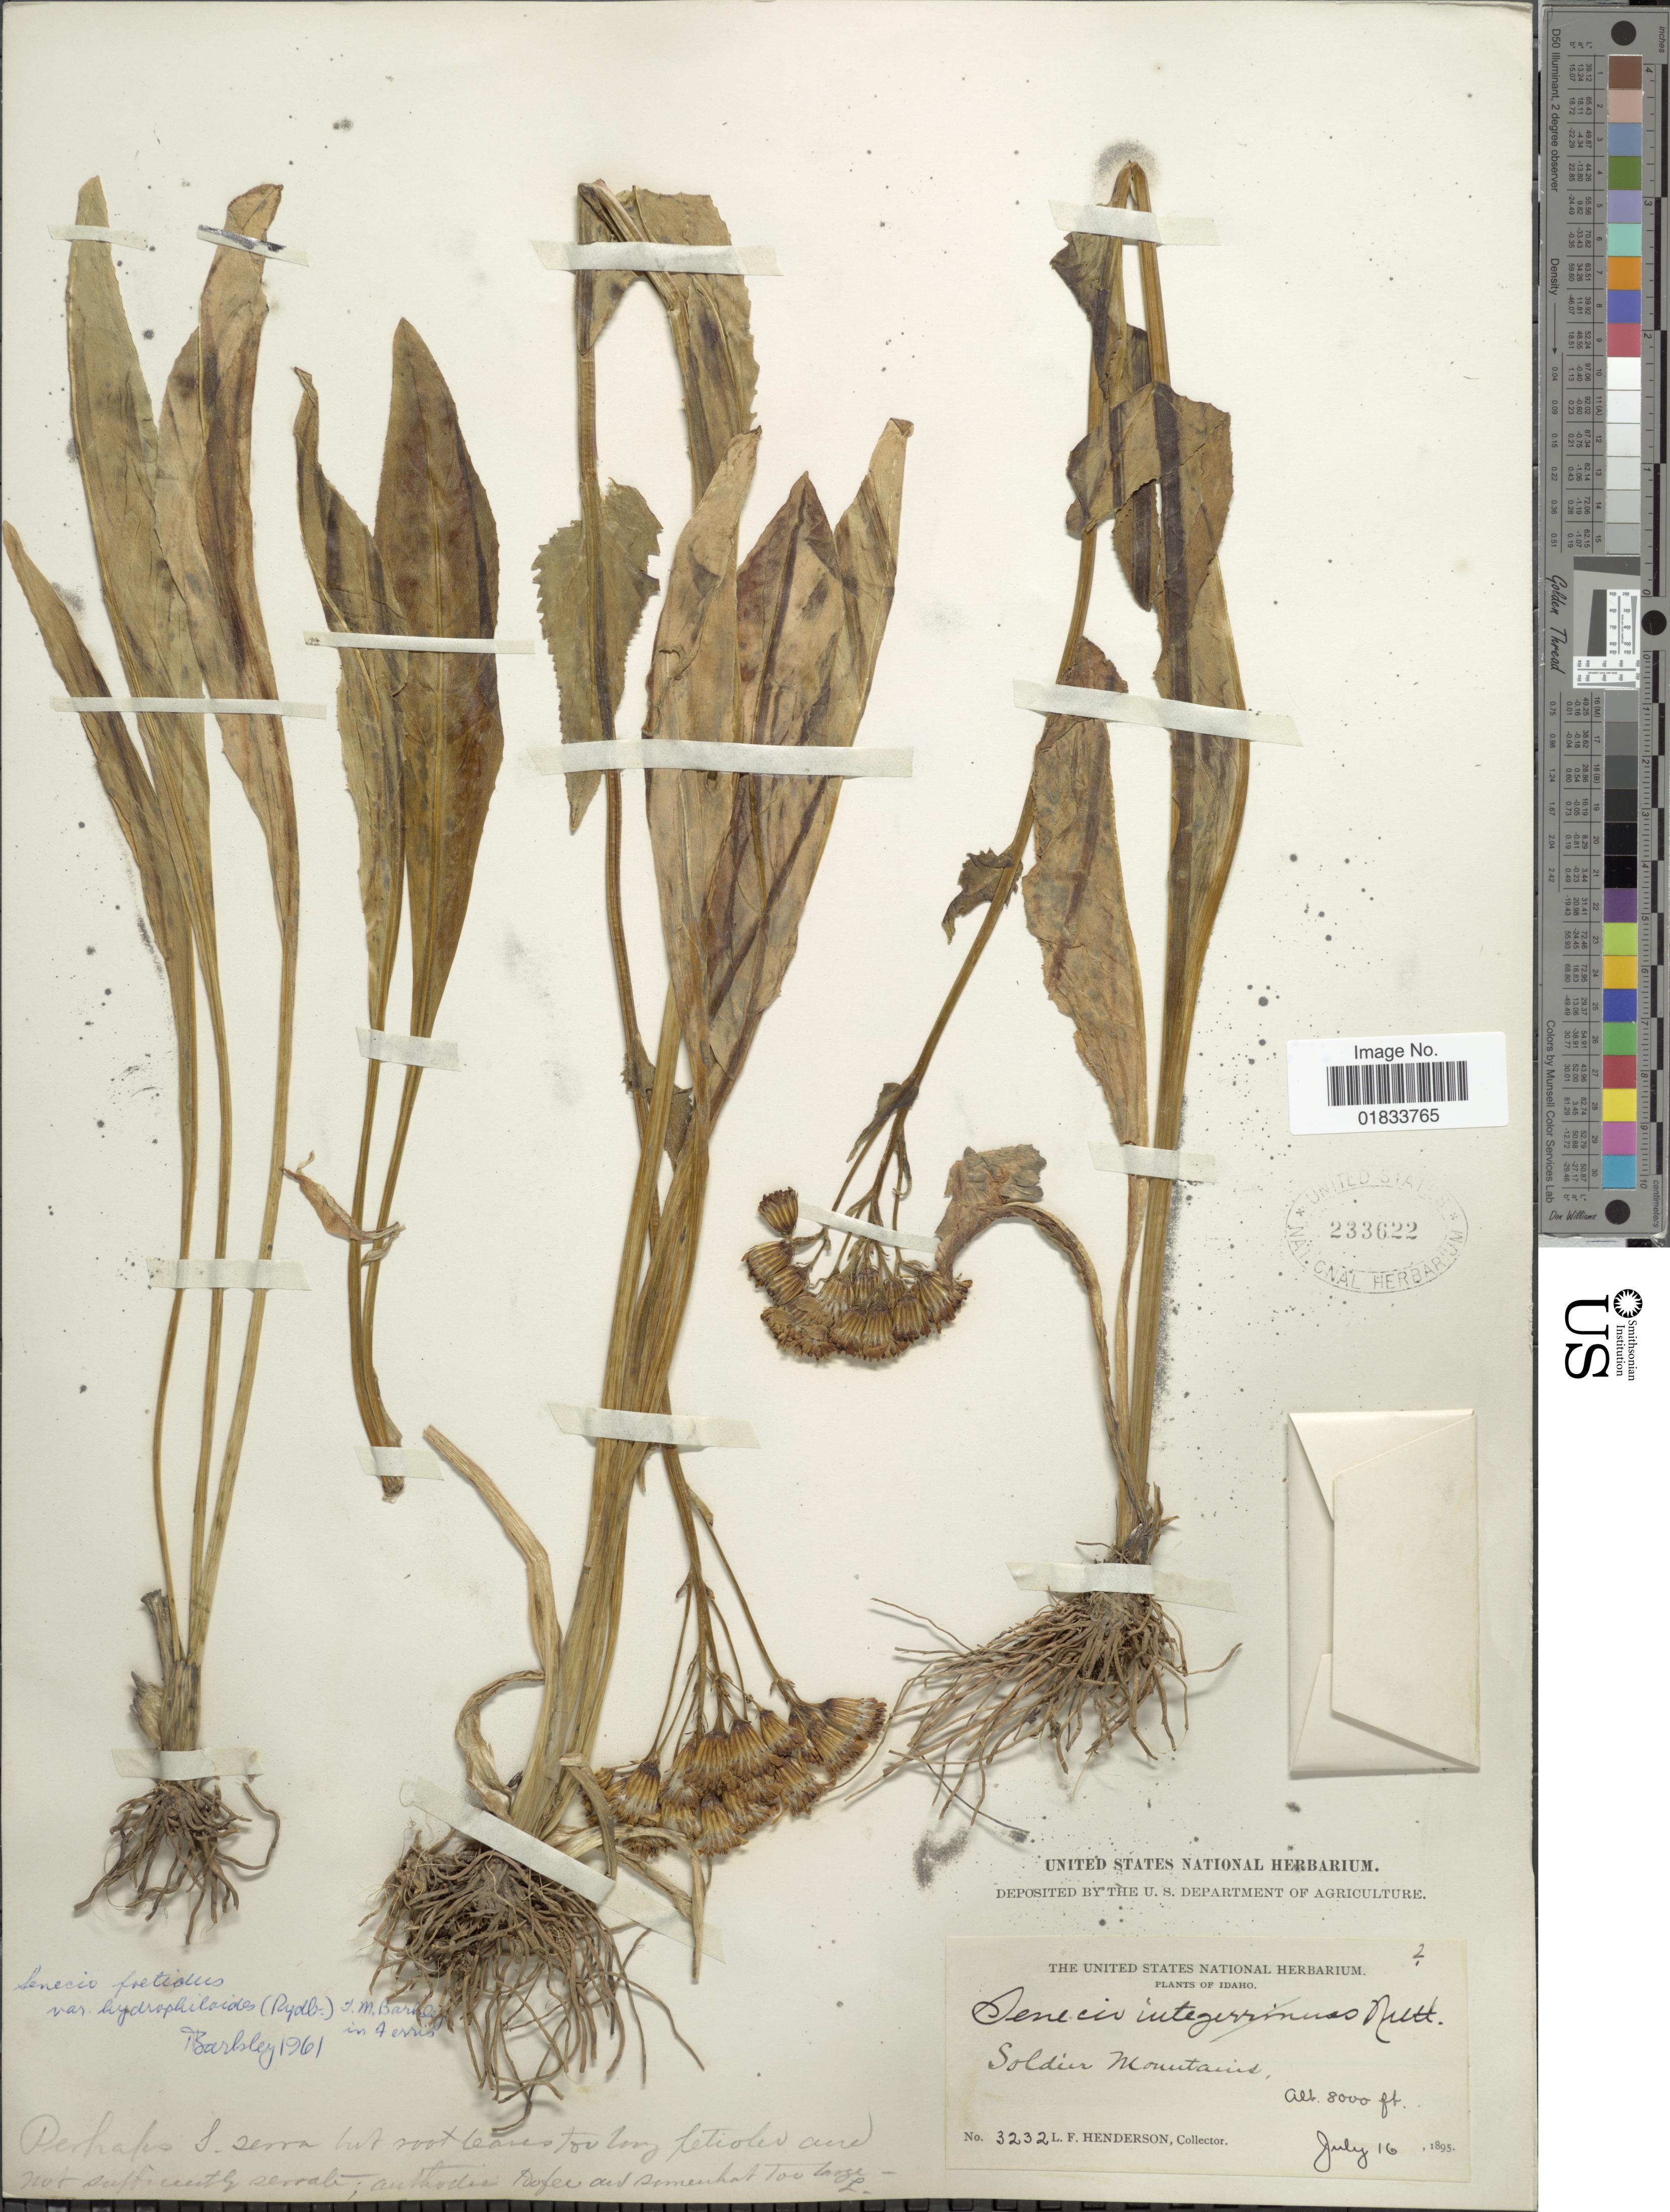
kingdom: Plantae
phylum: Tracheophyta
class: Magnoliopsida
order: Asterales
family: Asteraceae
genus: Senecio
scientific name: Senecio hydrophiloides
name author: Rydb.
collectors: L. Henderson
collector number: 3232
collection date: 1895-07-16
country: United States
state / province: Idaho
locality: Soldier Mountains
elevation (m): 2438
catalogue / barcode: US 233622